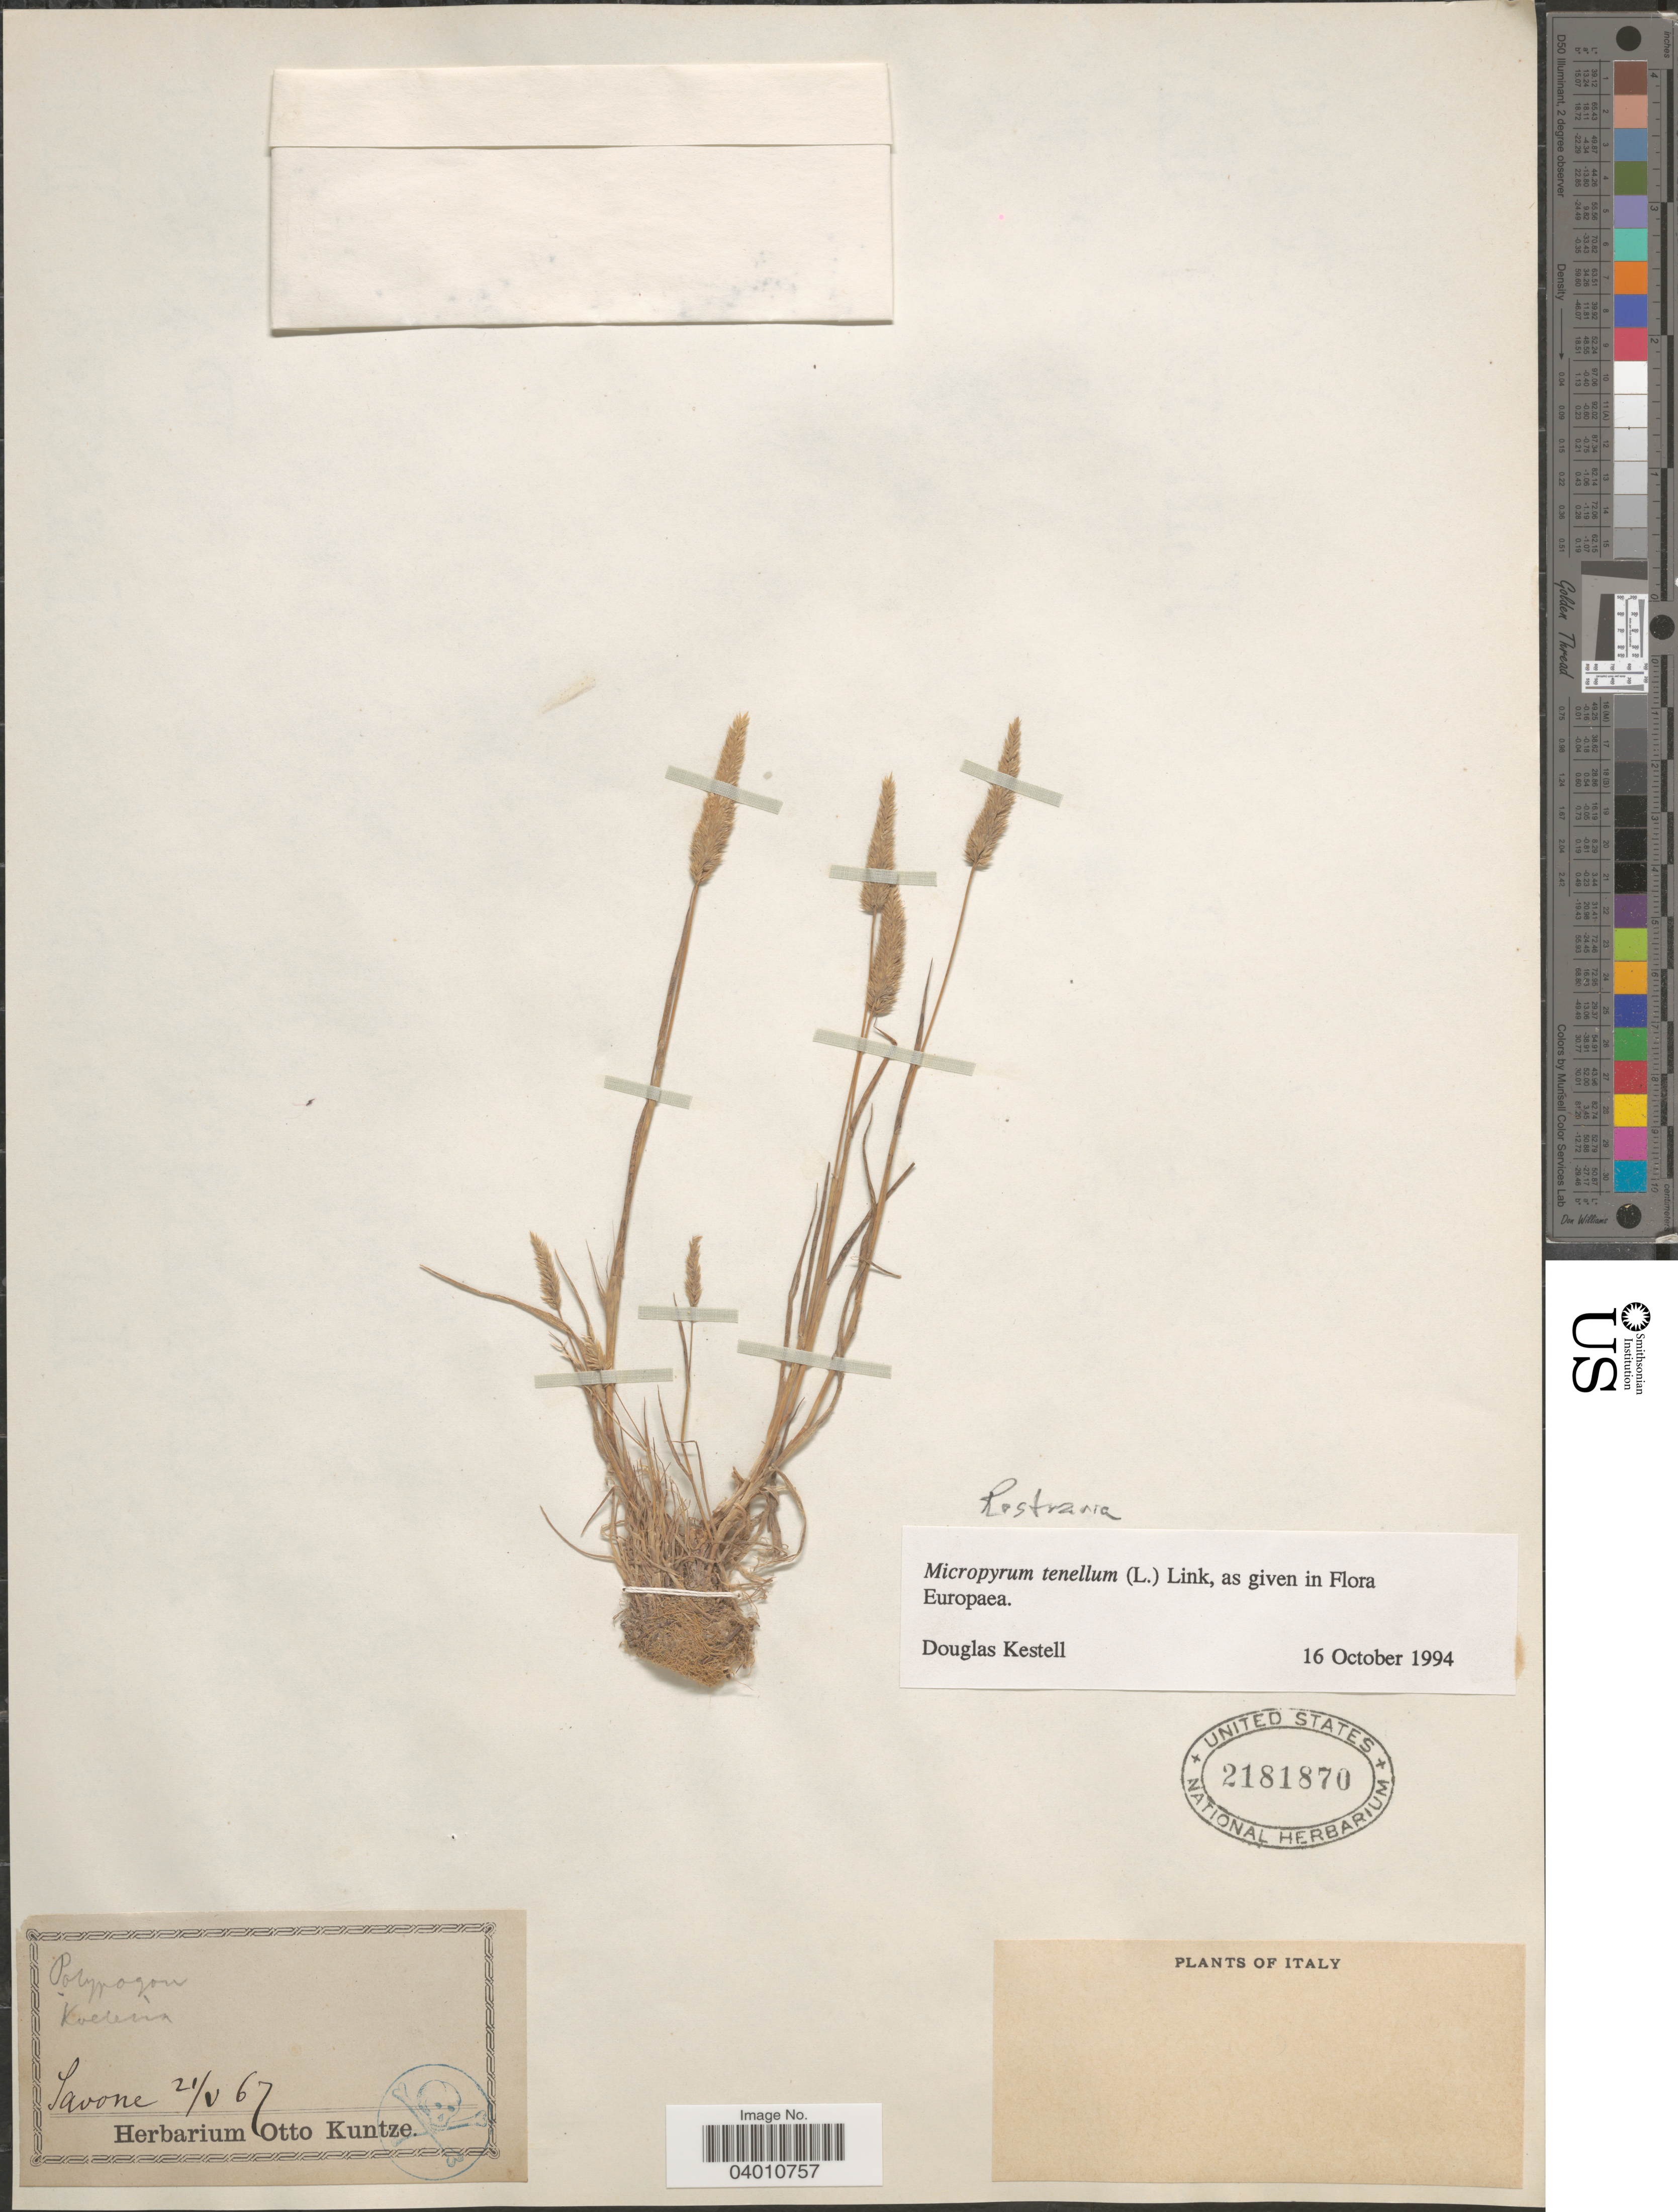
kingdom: Plantae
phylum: Tracheophyta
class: Liliopsida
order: Poales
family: Poaceae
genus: Rostraria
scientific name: Rostraria cristata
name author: (L.) Tzvelev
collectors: ex herb. Otto Kuntze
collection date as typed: Transcribed d/m/y: 21/5/67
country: Italy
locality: Savone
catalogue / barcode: US 2181870